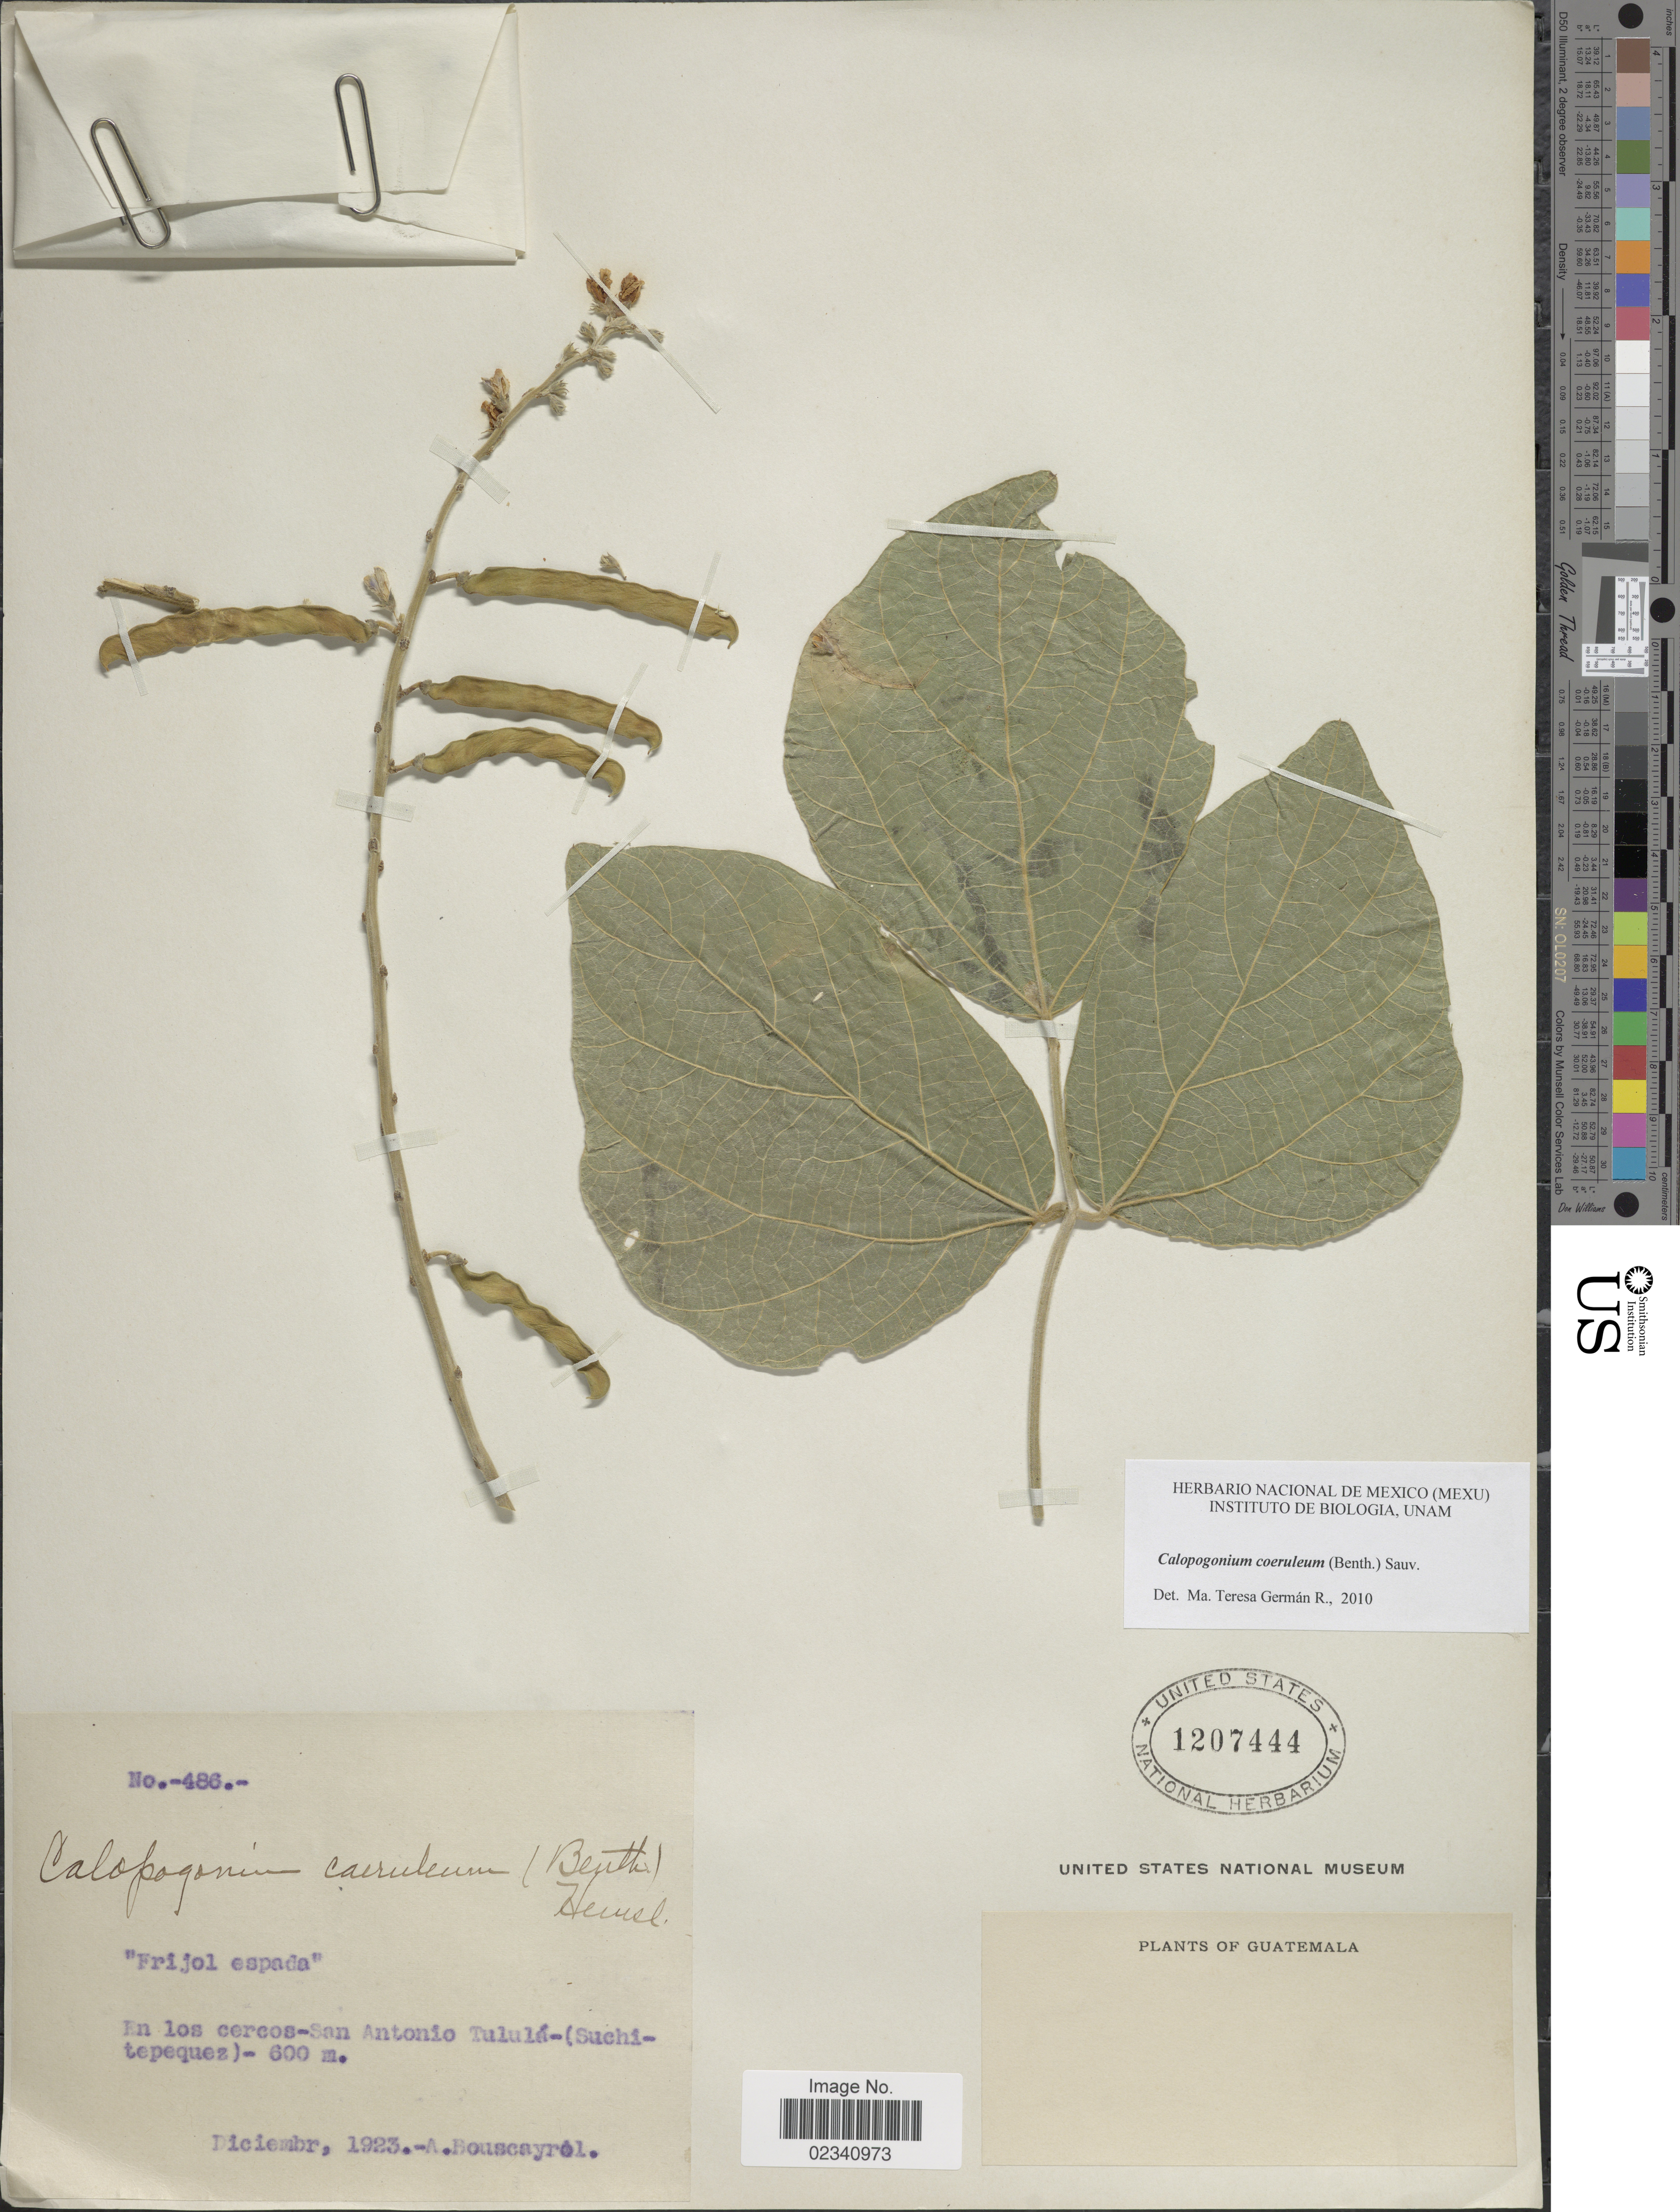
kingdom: Plantae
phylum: Tracheophyta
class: Magnoliopsida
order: Fabales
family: Fabaceae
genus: Calopogonium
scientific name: Calopogonium caeruleum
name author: (Benth.) C. Wright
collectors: A. Bouscayrol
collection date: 1923-12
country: Guatemala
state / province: Suchitepéquez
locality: En los cercos - San Antonio Tulula - (Suchitepequez)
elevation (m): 600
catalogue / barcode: US 1207444